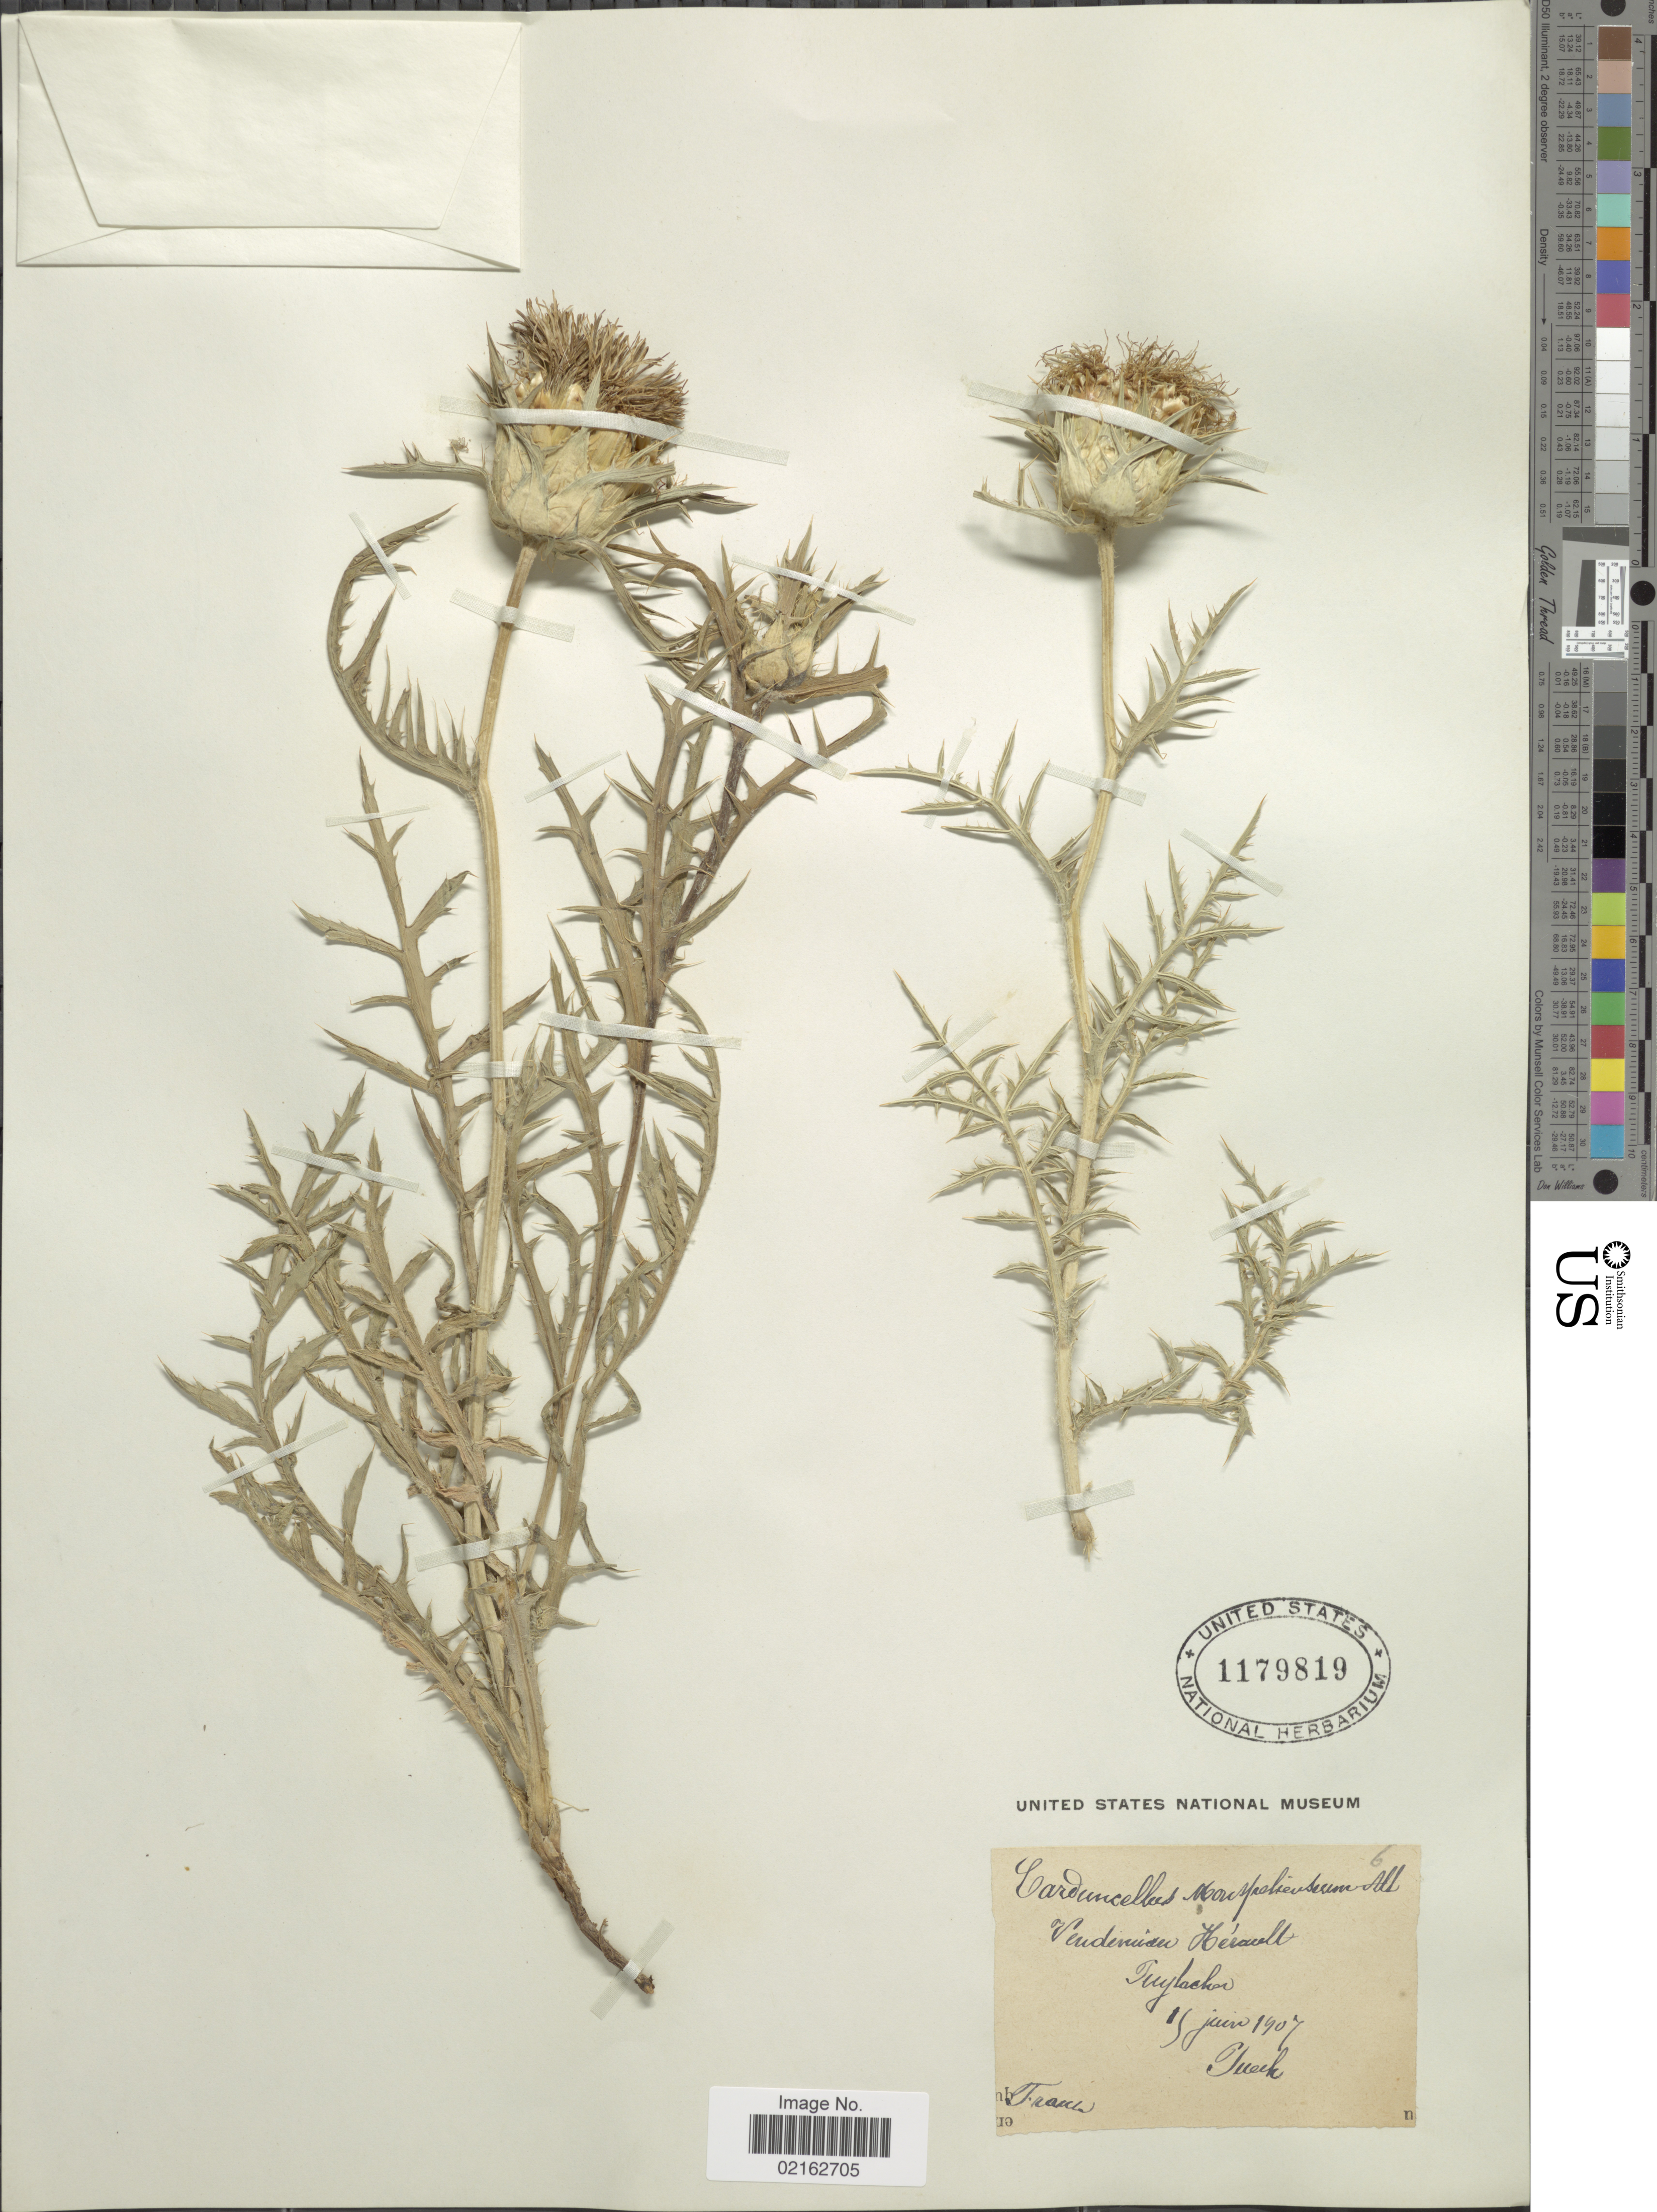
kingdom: Plantae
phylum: Tracheophyta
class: Magnoliopsida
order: Asterales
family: Asteraceae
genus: Carduncellus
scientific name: Carduncellus monspeliensis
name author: All.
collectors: Puech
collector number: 6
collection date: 1907-06-15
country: France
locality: Vendenusus, Herault, Tuylacker [interpreted]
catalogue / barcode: US 1179819